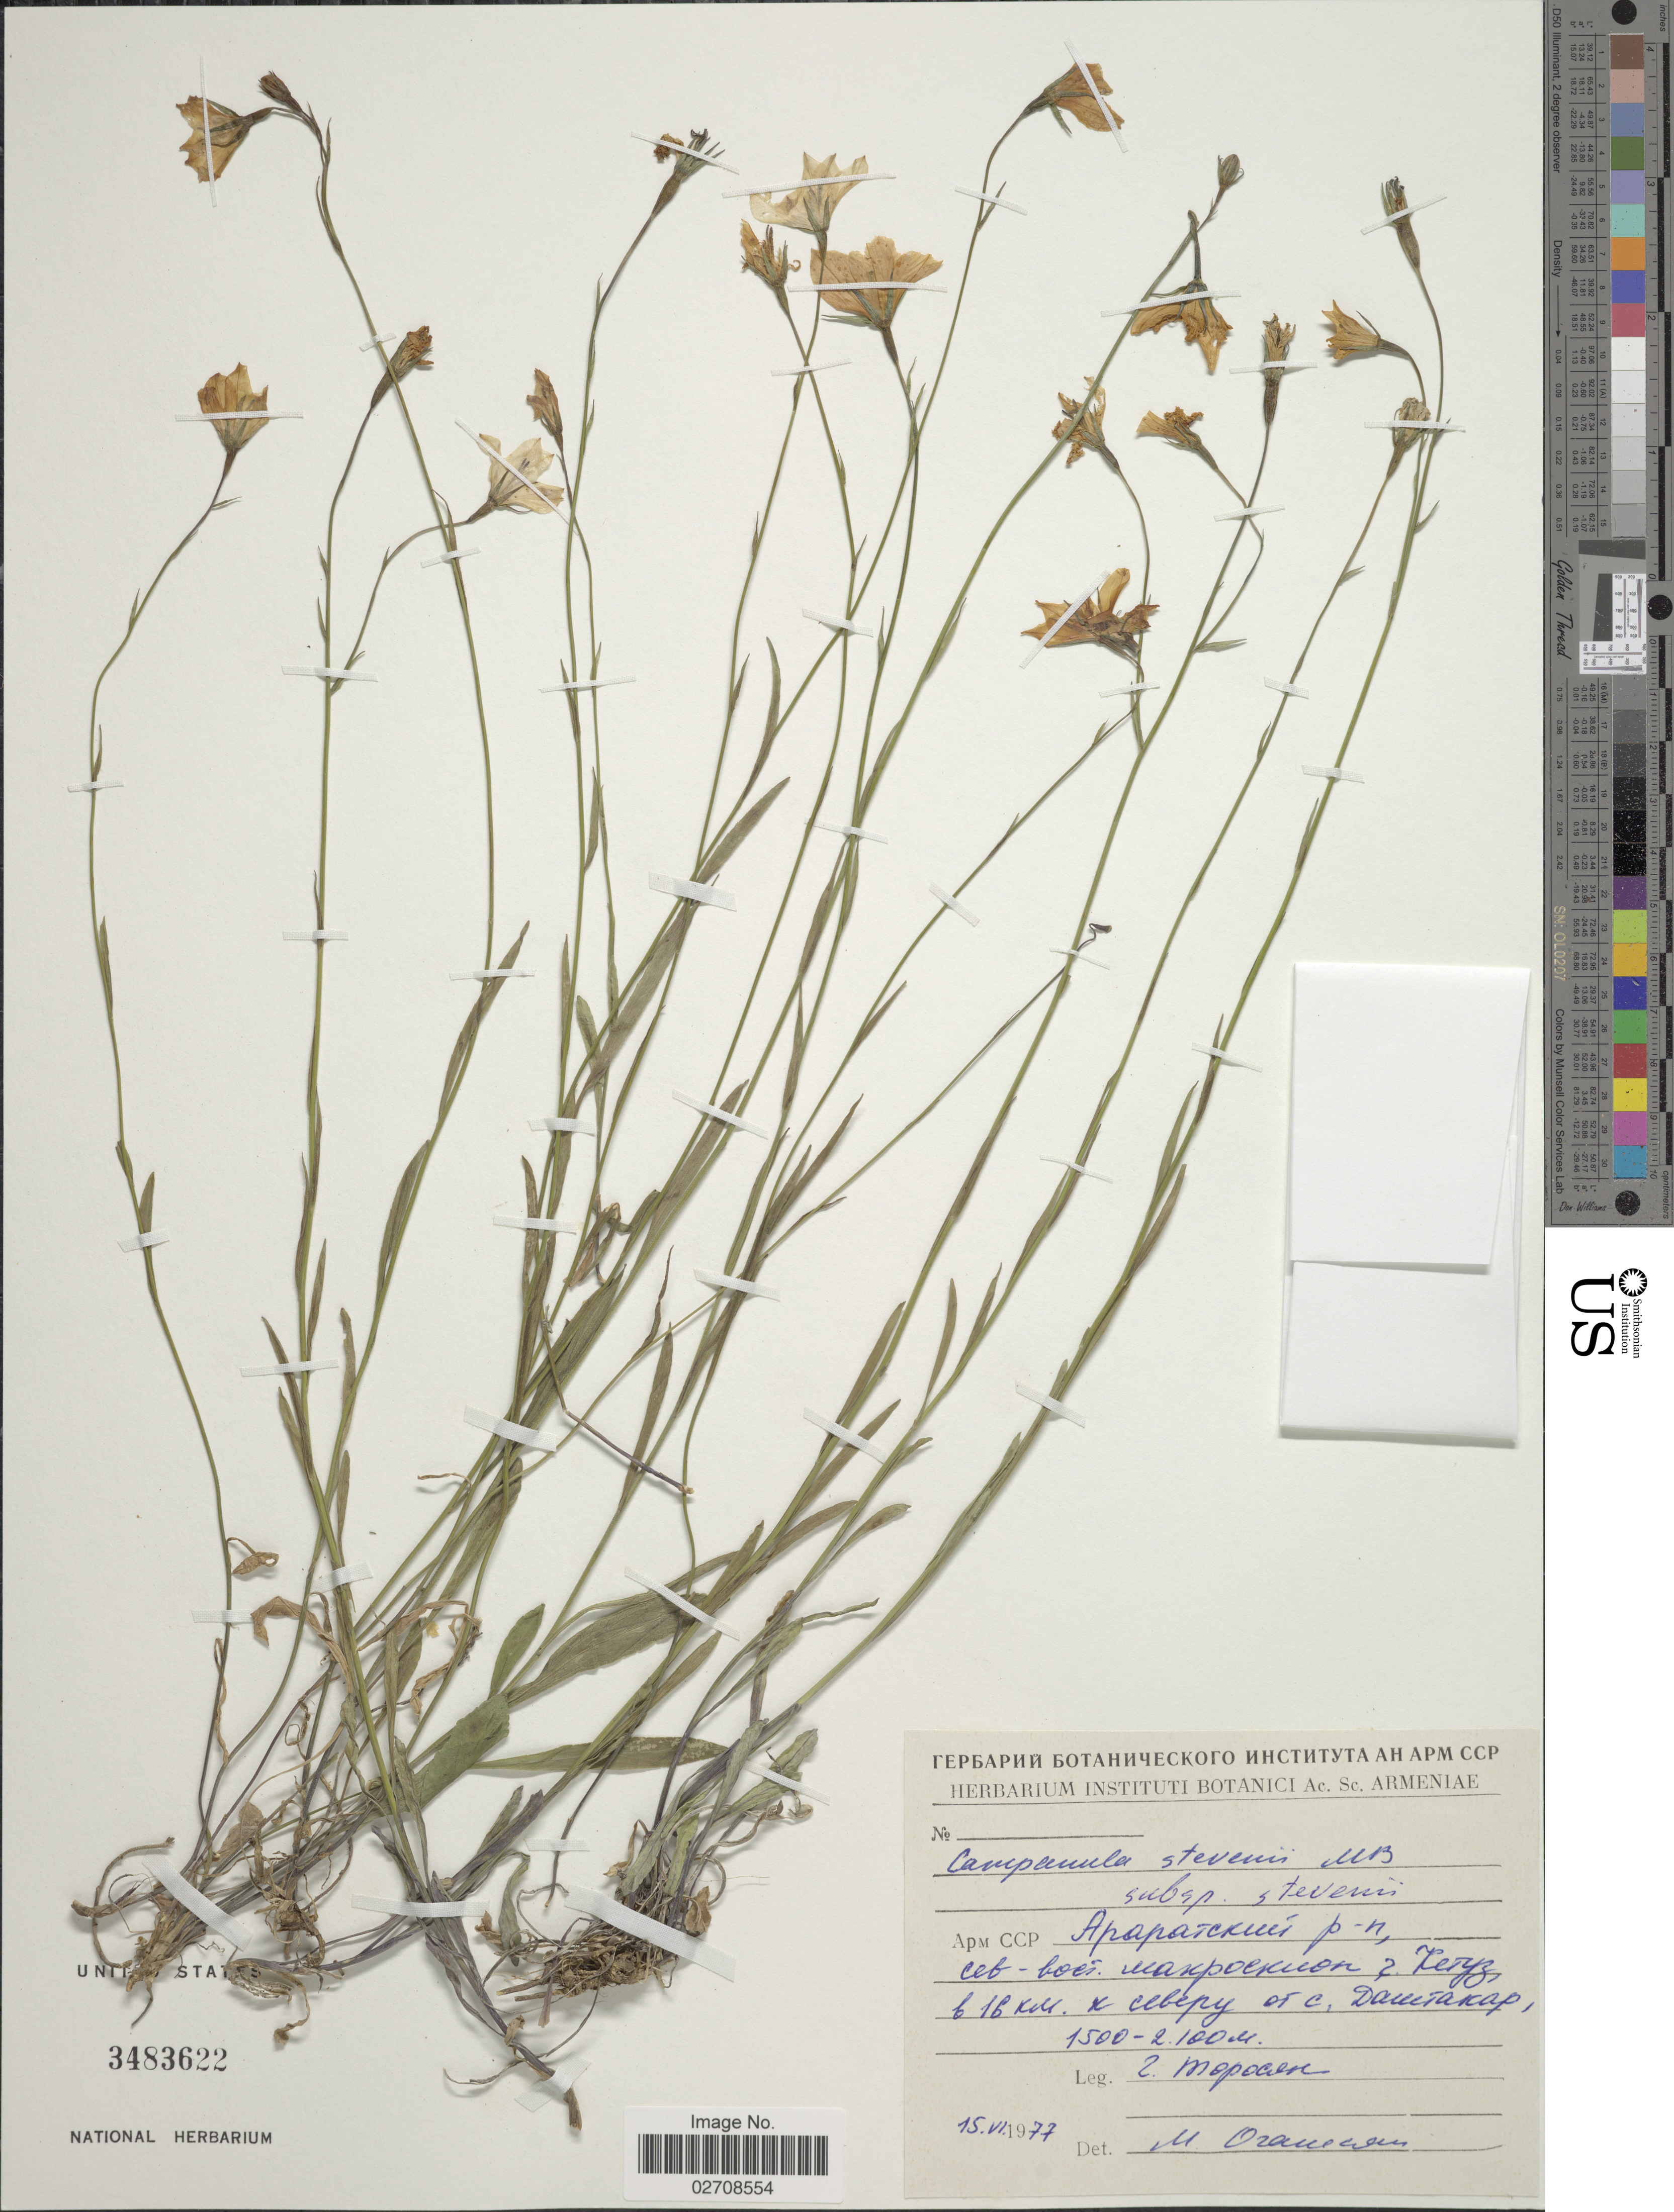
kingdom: Plantae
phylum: Tracheophyta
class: Magnoliopsida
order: Asterales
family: Campanulaceae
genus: Campanula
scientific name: Campanula stevenii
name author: M. Bieb.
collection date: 1977-06-15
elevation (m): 1500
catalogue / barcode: US 3483622